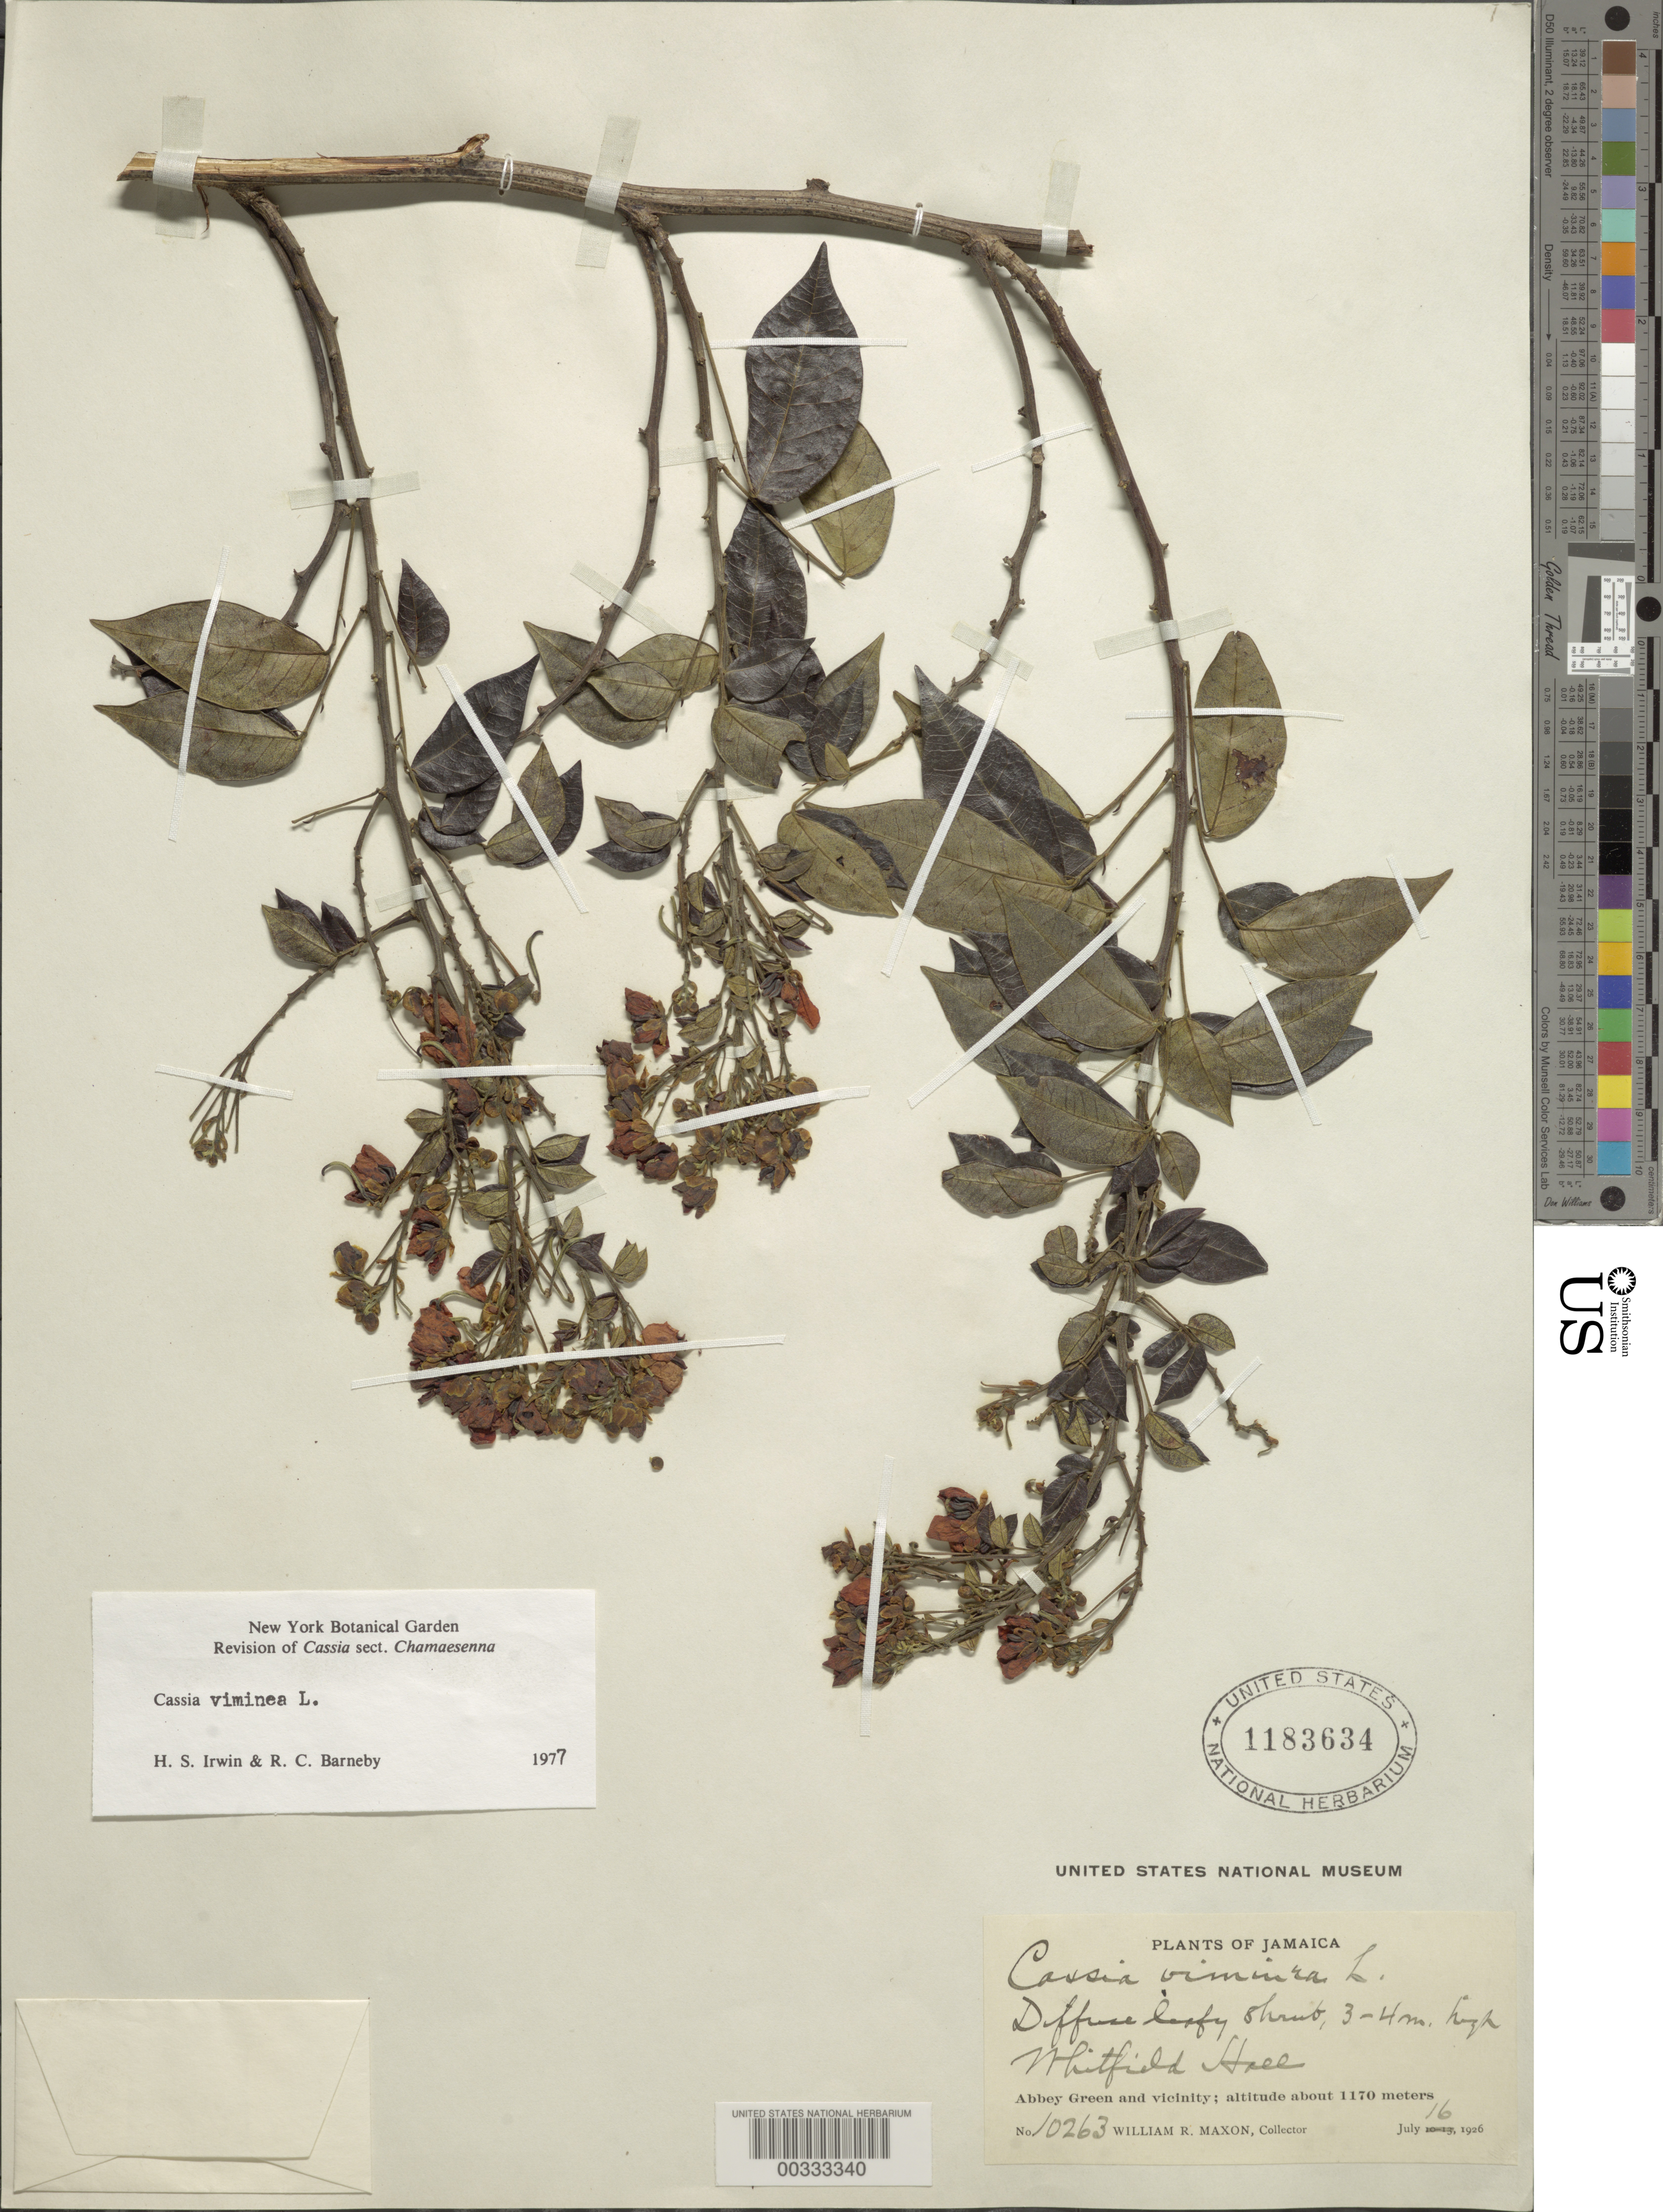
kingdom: Plantae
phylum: Tracheophyta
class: Magnoliopsida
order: Fabales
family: Fabaceae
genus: Senna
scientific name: Senna viminea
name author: (L.) H.S. Irwin & Barneby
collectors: W. R. Maxon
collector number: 10263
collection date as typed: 16 Jul 1926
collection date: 1926-07-16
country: Jamaica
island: Greater Antilles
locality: Whitfield hall; abbey green and vicinity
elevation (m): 1170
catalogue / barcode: US 1183634